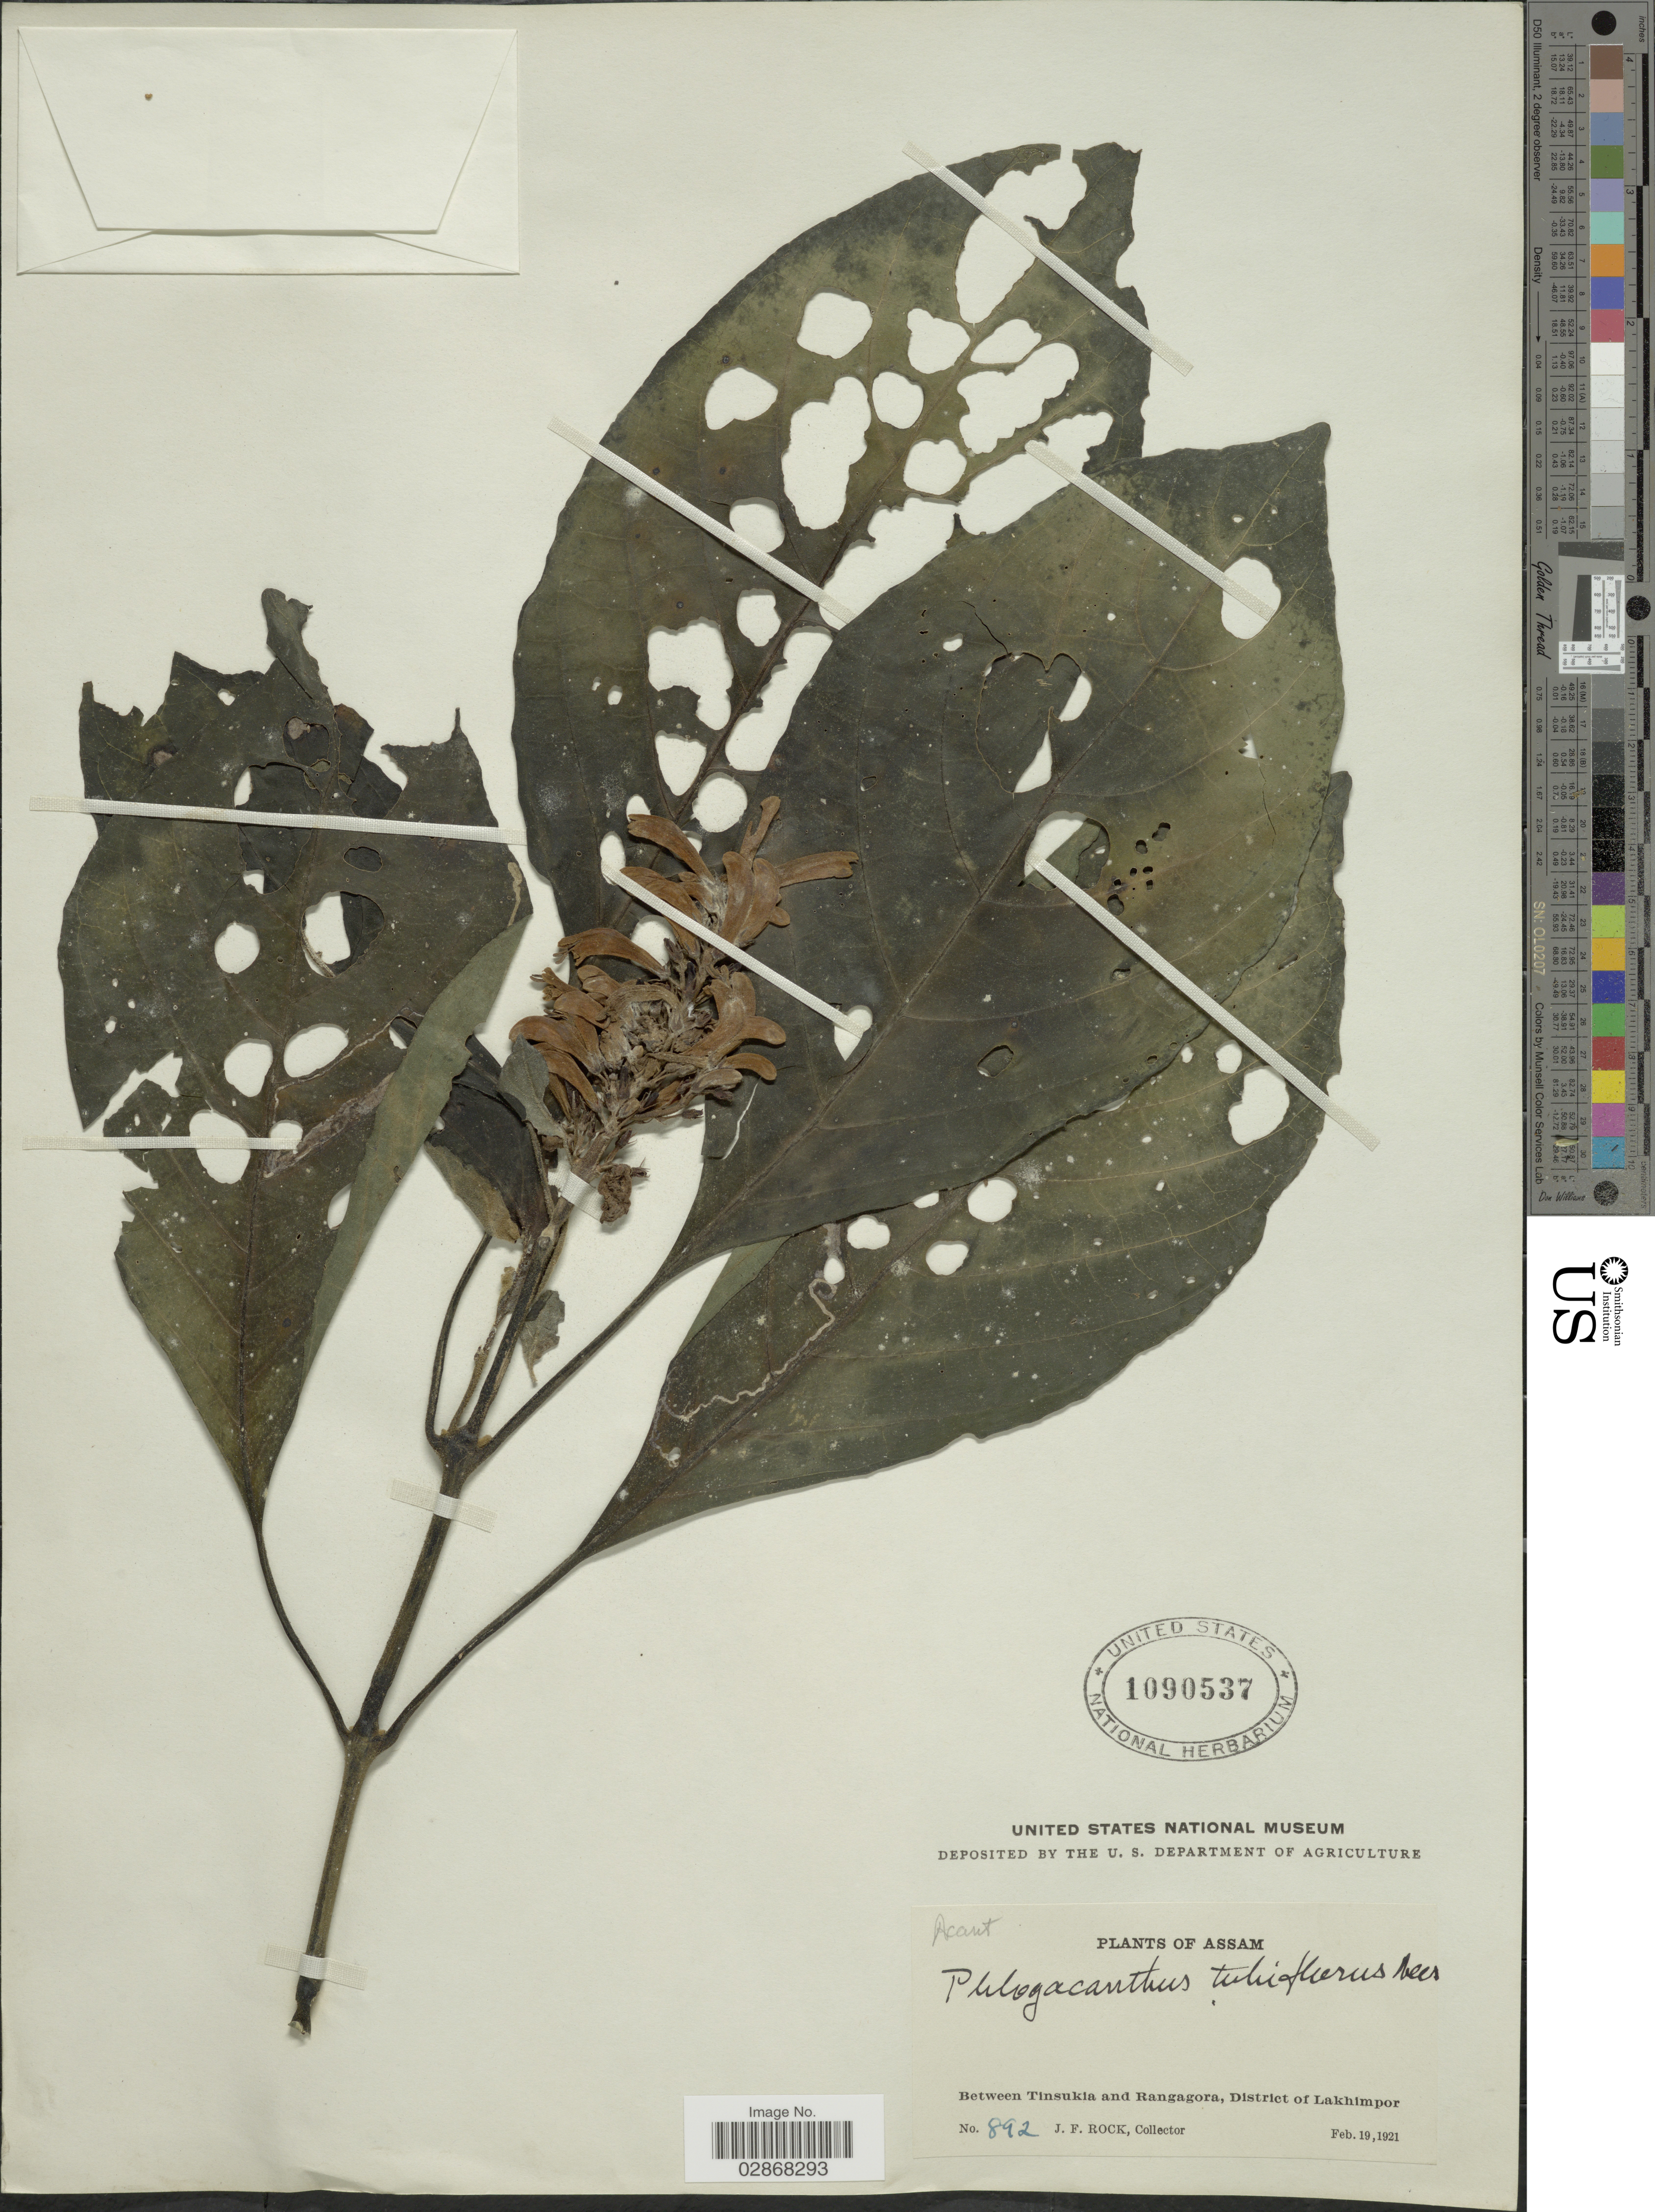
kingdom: Plantae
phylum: Tracheophyta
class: Magnoliopsida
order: Lamiales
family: Acanthaceae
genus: Phlogacanthus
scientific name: Phlogacanthus tubiflorus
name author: Nees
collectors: J. Rock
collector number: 892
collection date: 1921-02-19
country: India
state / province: Assam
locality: Between Tinsukia and Rangagora, District of Lakhimpor.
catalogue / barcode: US 1090537